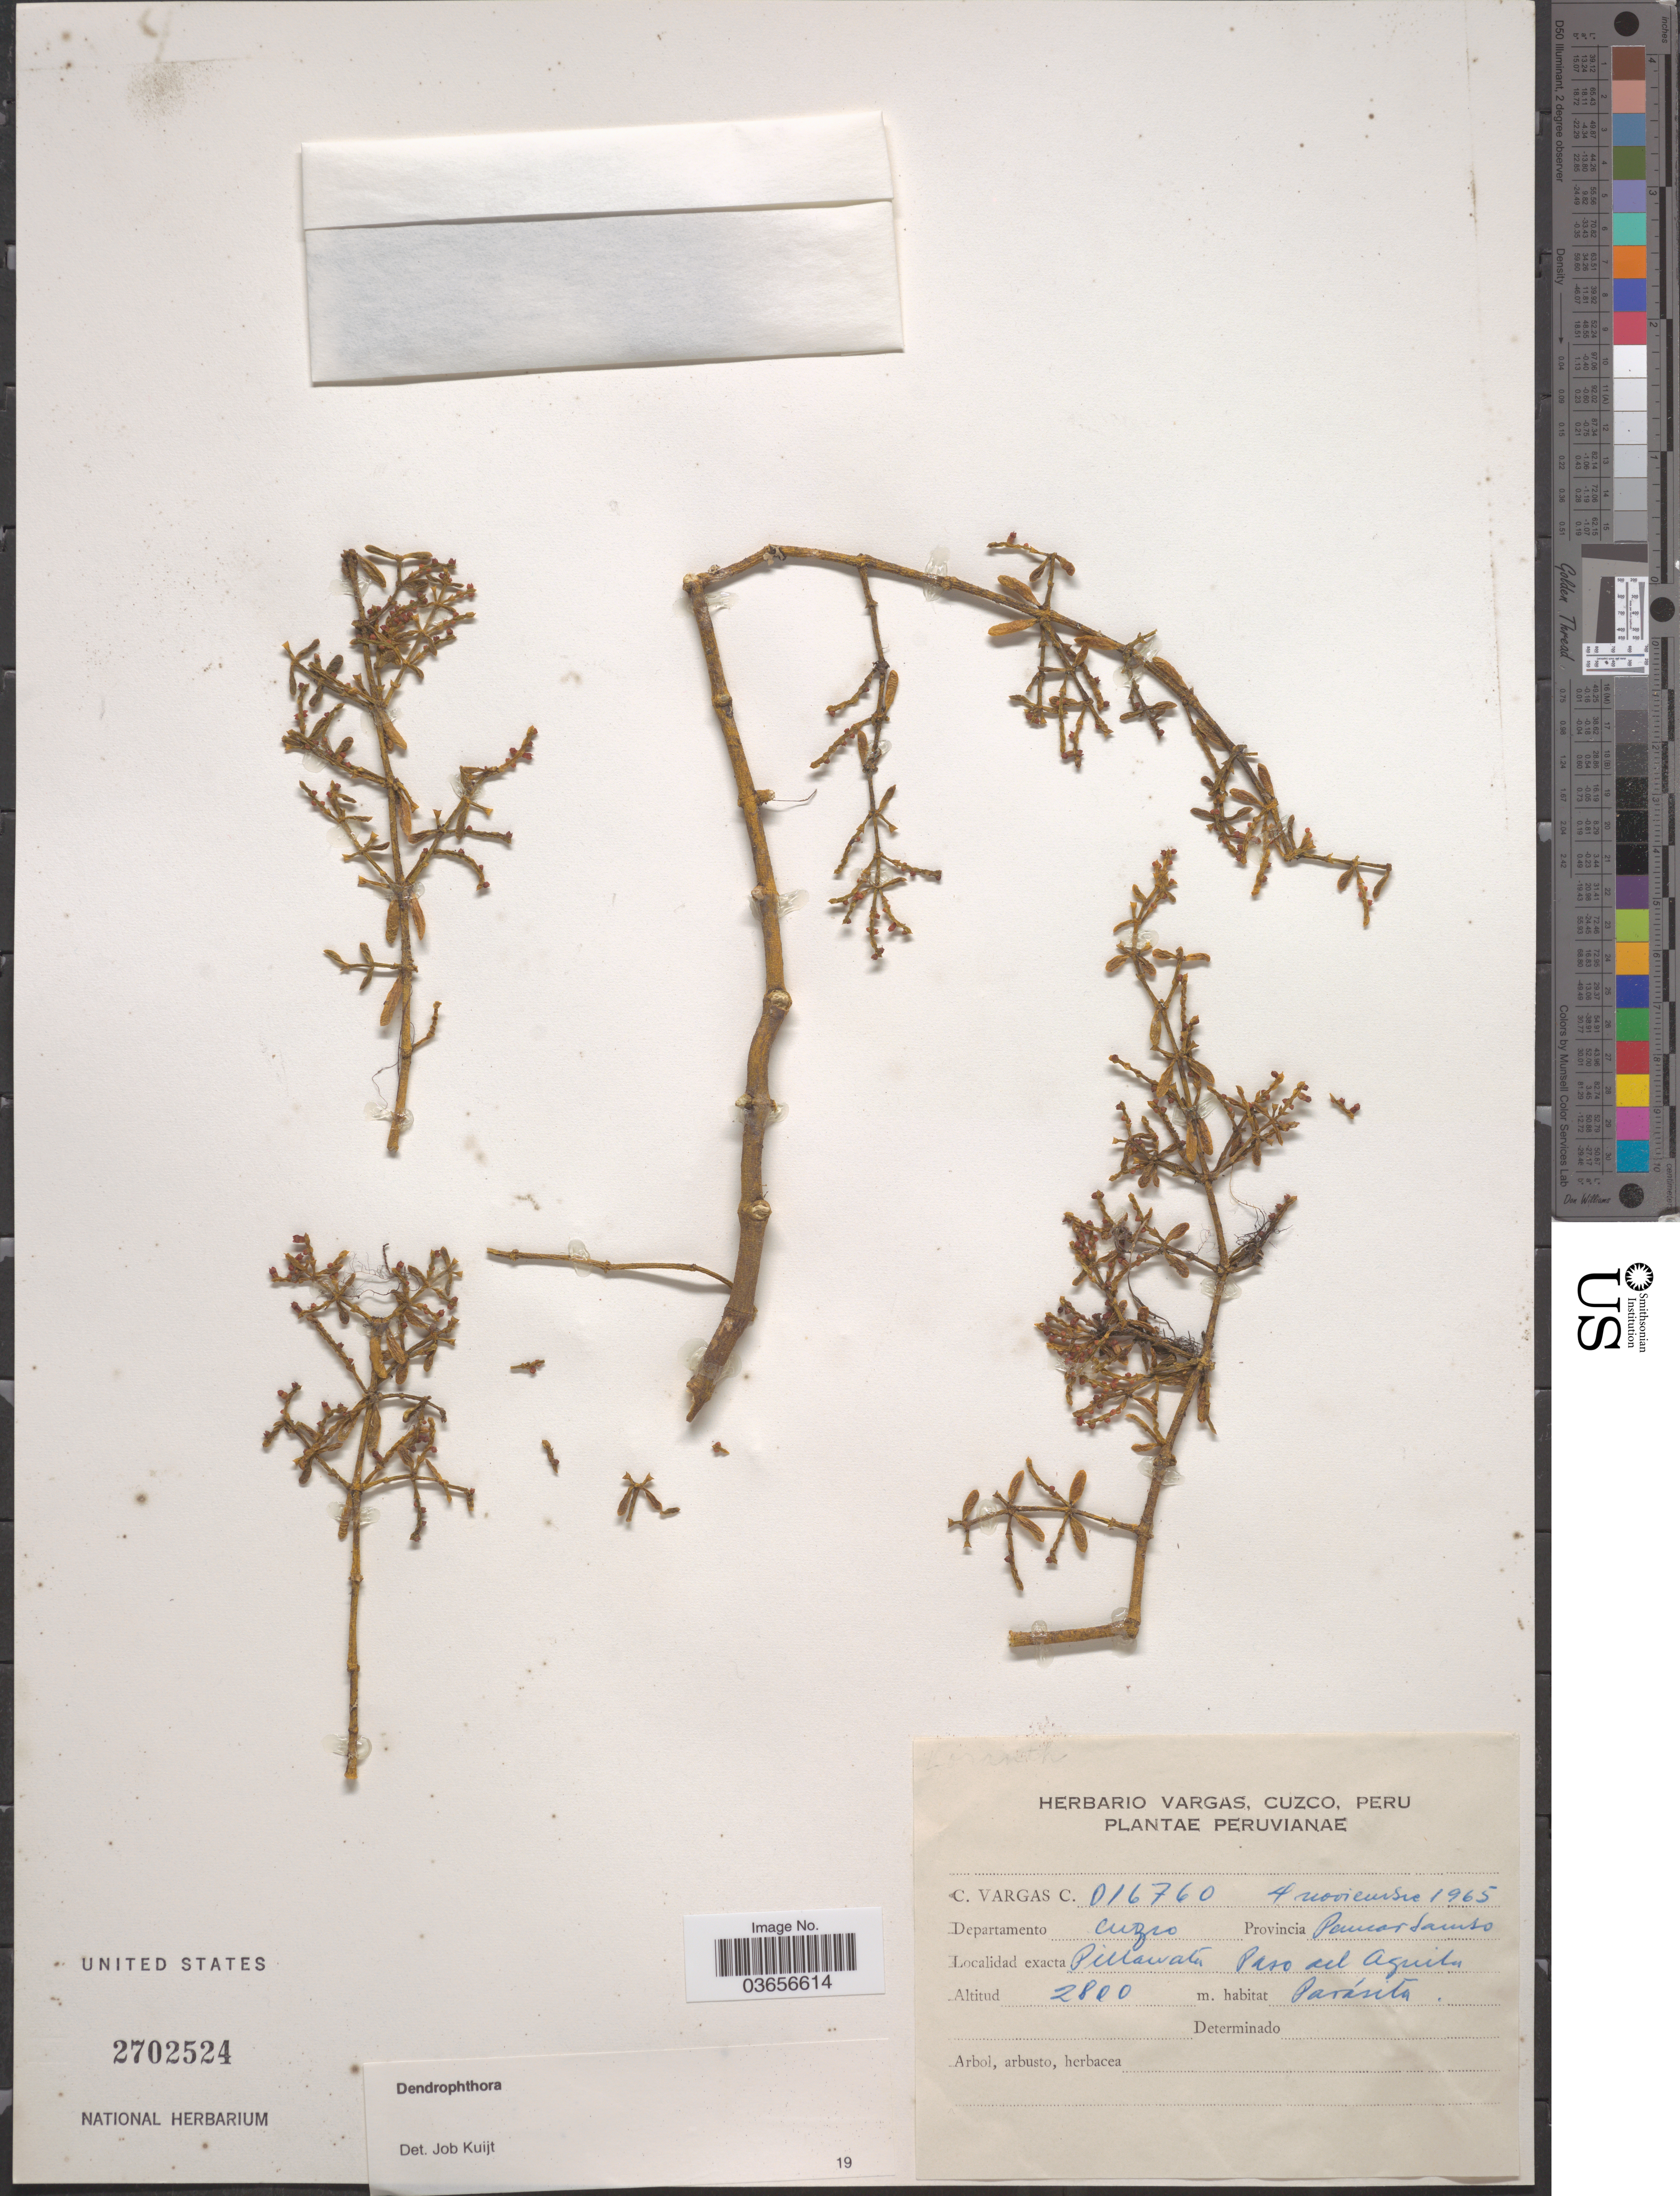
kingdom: Plantae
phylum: Tracheophyta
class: Magnoliopsida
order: Santalales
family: Viscaceae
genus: Dendrophthora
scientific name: Dendrophthora sp.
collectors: C. Vargas Calderón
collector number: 016760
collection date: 1965-11-04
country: Peru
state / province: Cusco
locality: Departamento Cuzco, Provincia Paucartambo, Pillawata Paso del Aguila.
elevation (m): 2800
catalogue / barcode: US 2702524